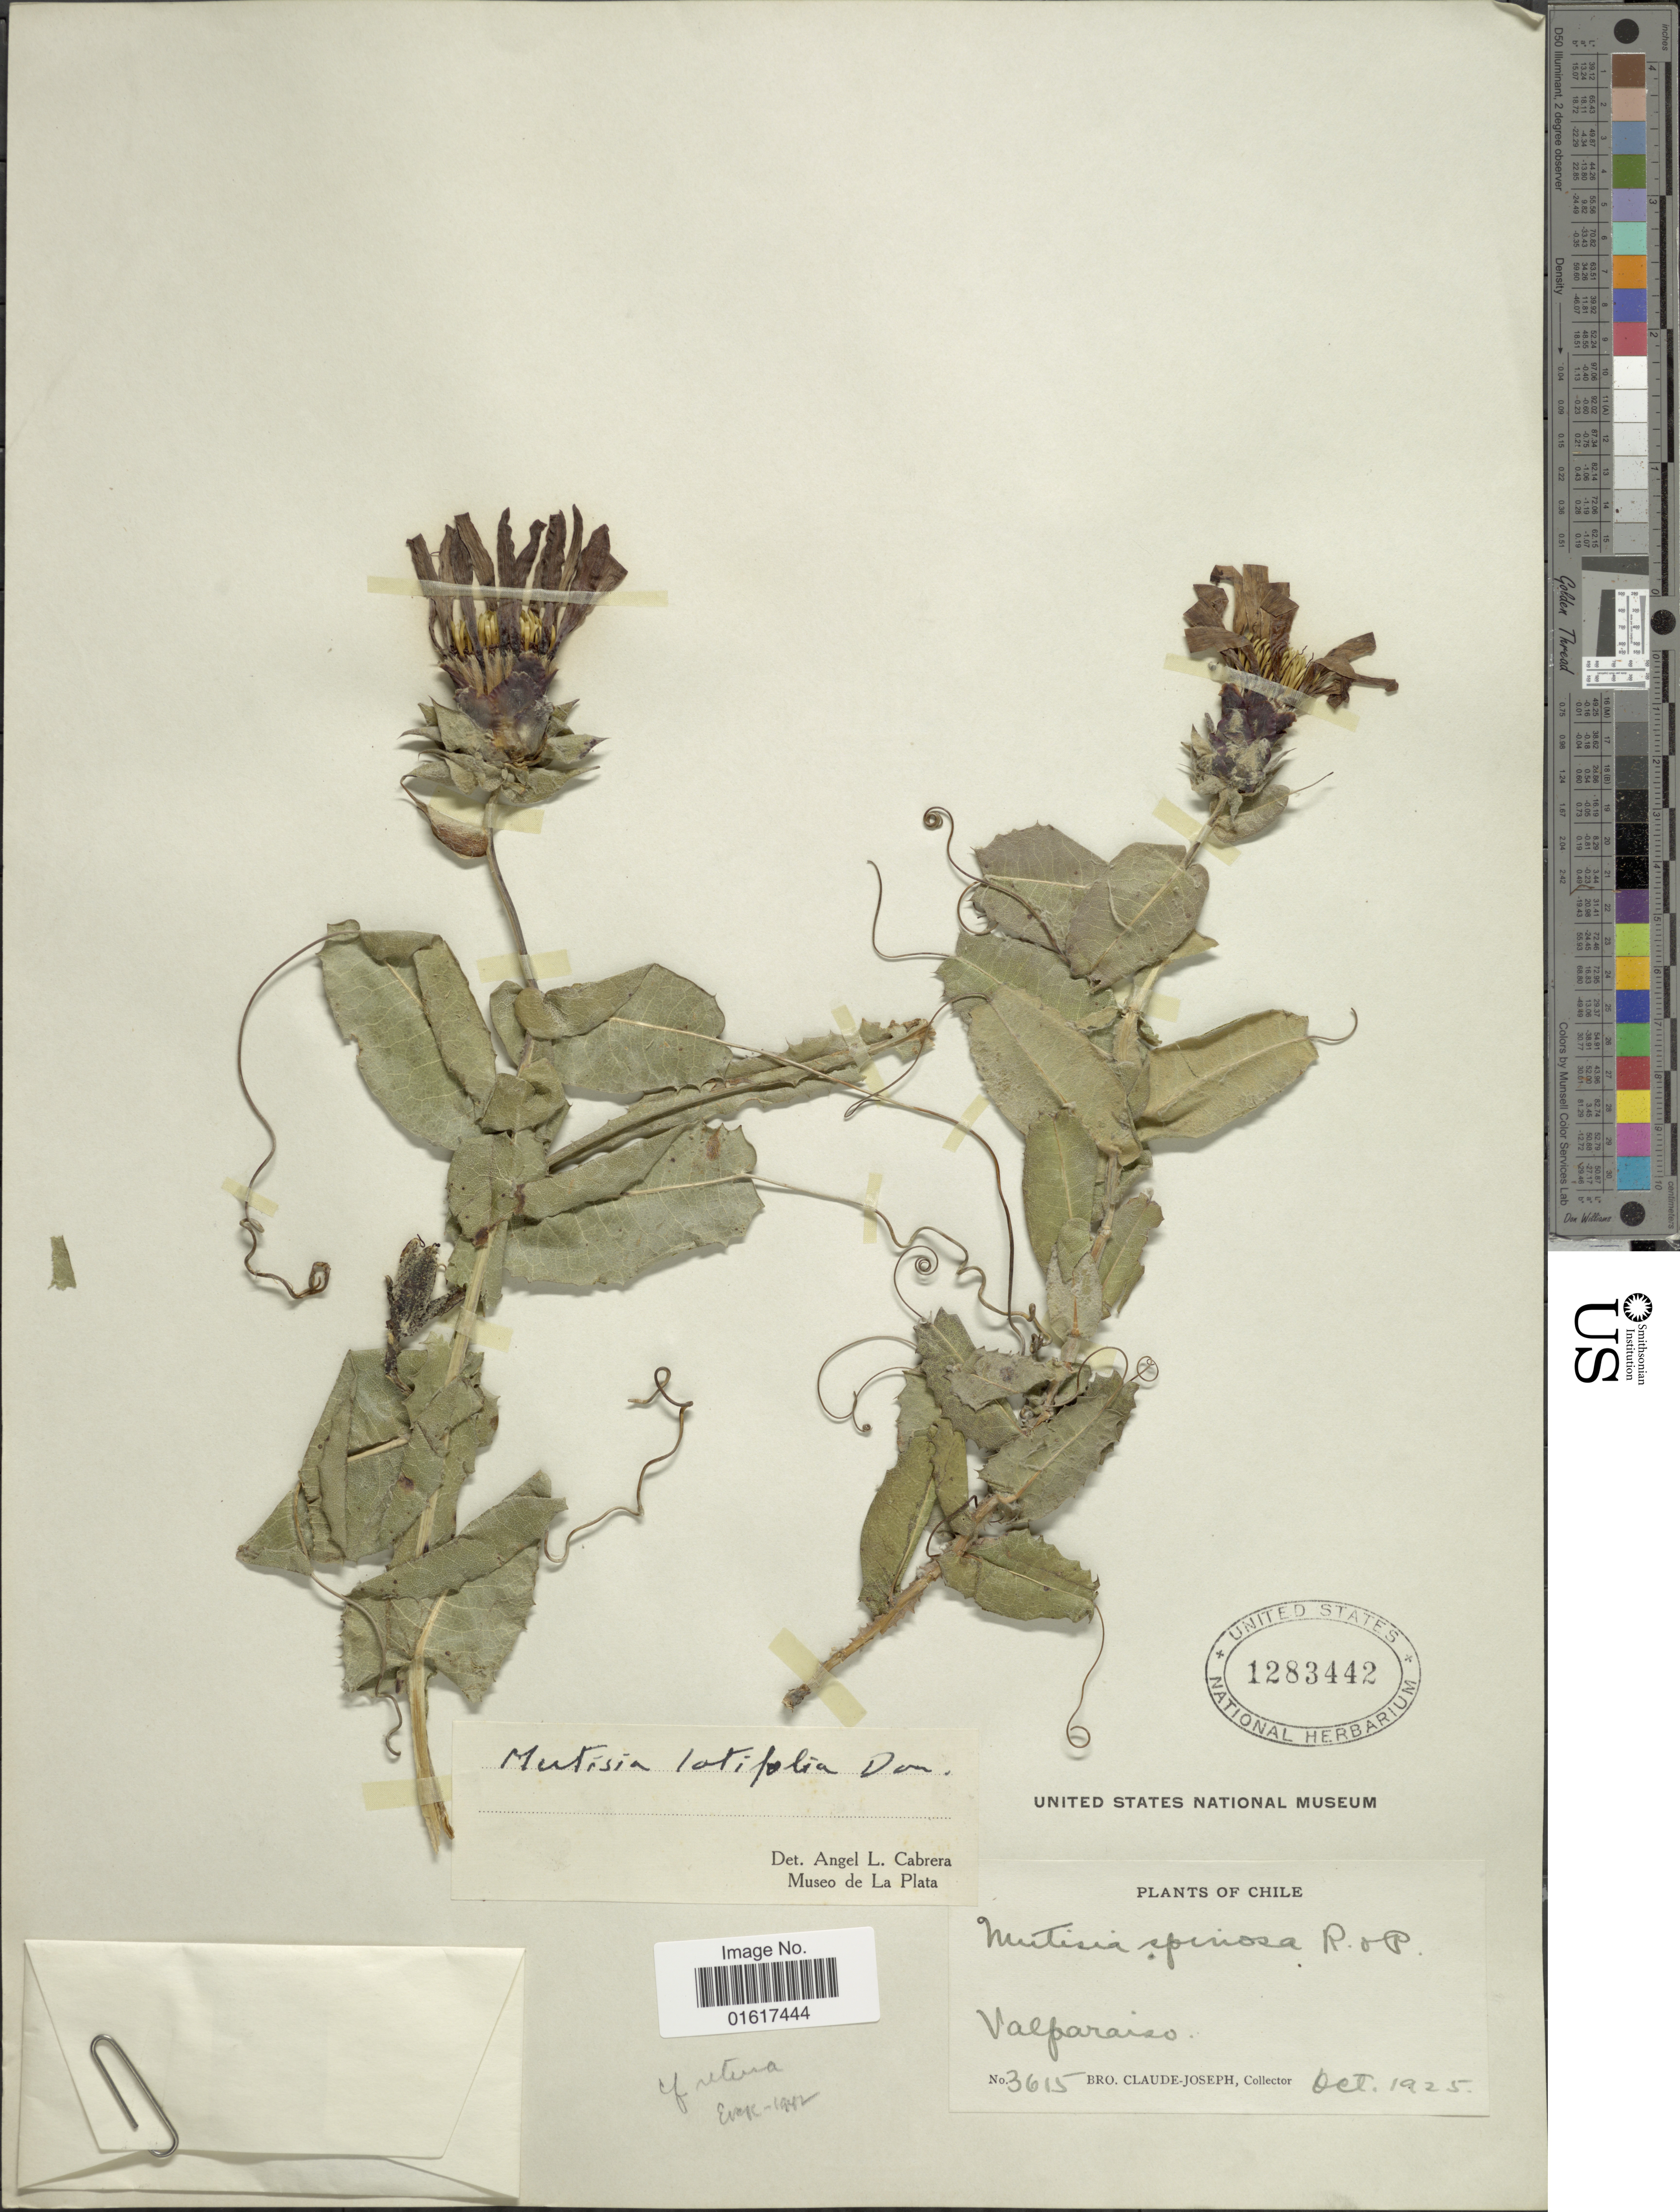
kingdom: Plantae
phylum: Tracheophyta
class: Magnoliopsida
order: Asterales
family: Asteraceae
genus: Mutisia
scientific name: Mutisia latifolia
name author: D. Don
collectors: Bro. Claude-Joseph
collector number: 3615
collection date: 1925-10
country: Chile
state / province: Valparaíso (V)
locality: Valparaiso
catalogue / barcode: US 1283442